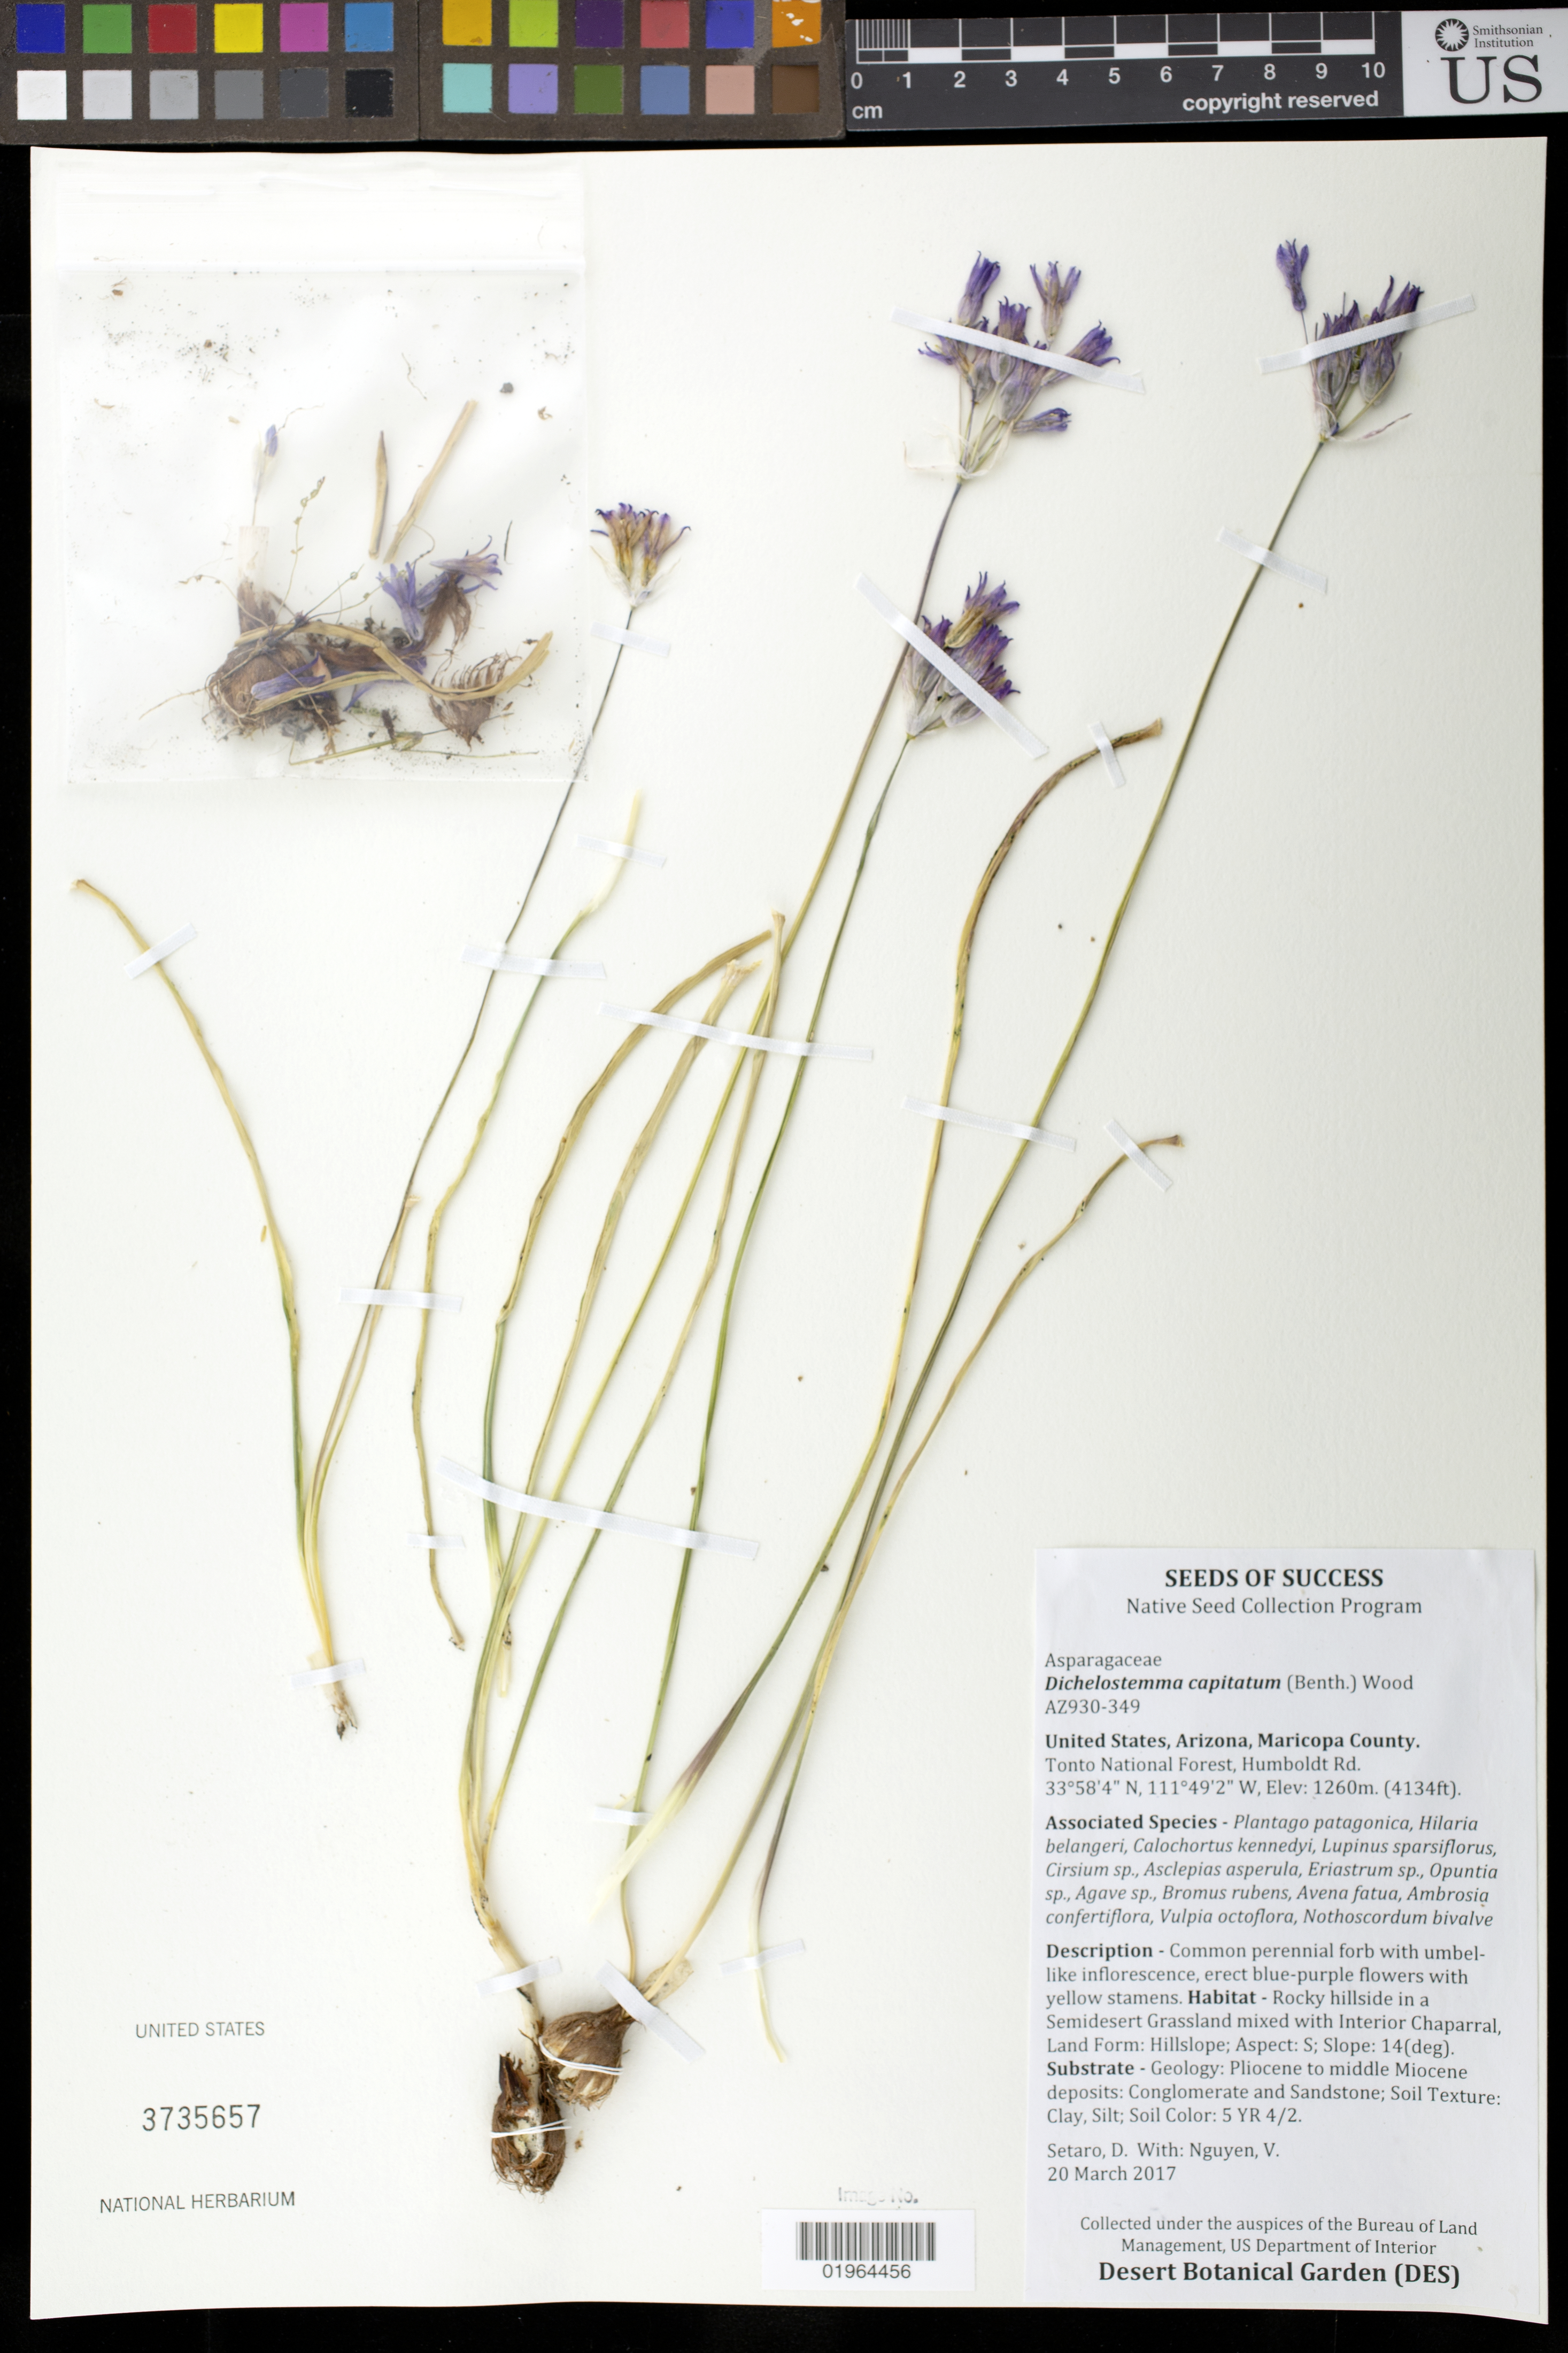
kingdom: Plantae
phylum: Tracheophyta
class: Liliopsida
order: Asparagales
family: Asparagaceae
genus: Dichelostemma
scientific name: Dichelostemma capitatum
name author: (Benth.) Alph. Wood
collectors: D. Setaro & V. D. Nguyen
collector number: AZ930-349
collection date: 2017-03-20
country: United States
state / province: Arizona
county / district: Maricopa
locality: Tonto National Forest, Humboldt Rd.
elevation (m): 1260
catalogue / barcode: US 3735657